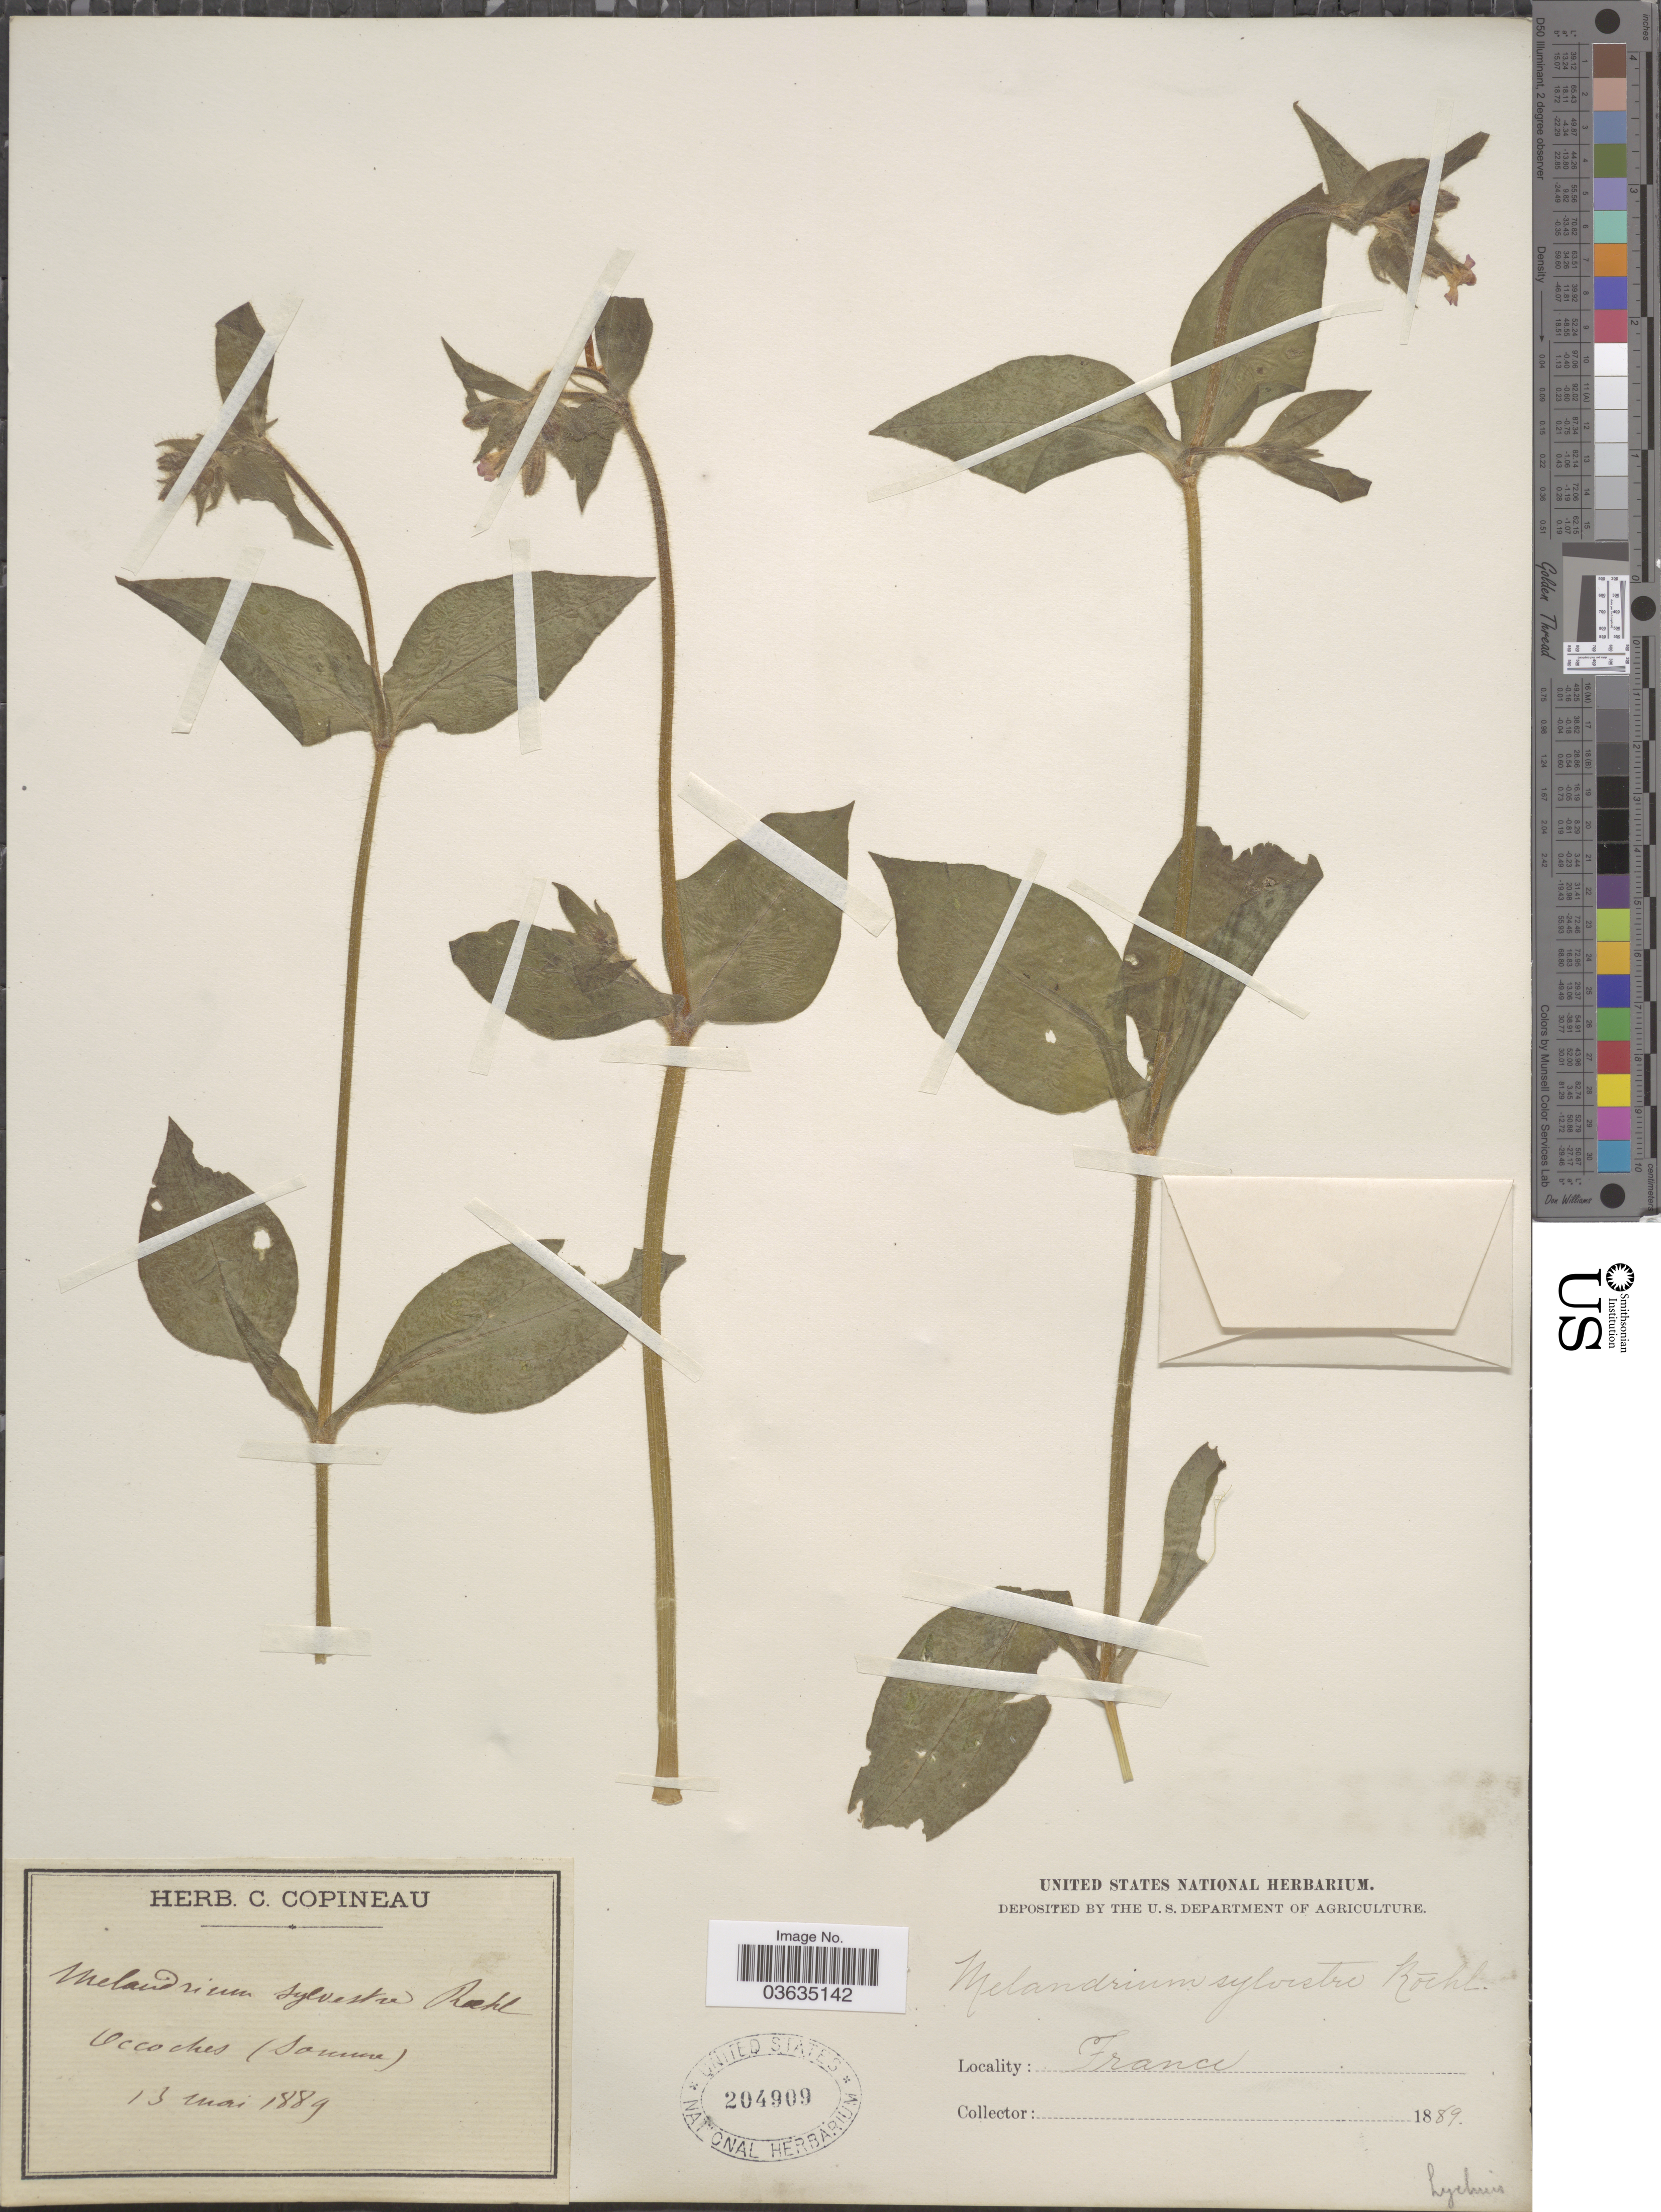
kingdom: Plantae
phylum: Tracheophyta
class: Magnoliopsida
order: Caryophyllales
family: Caryophyllaceae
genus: Silene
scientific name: Silene dioica subsp. dioica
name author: (L.) Clairv.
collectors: ex herb. C. Copineau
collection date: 1889-05-13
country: France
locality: Occoches (Somme).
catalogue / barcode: US 24909